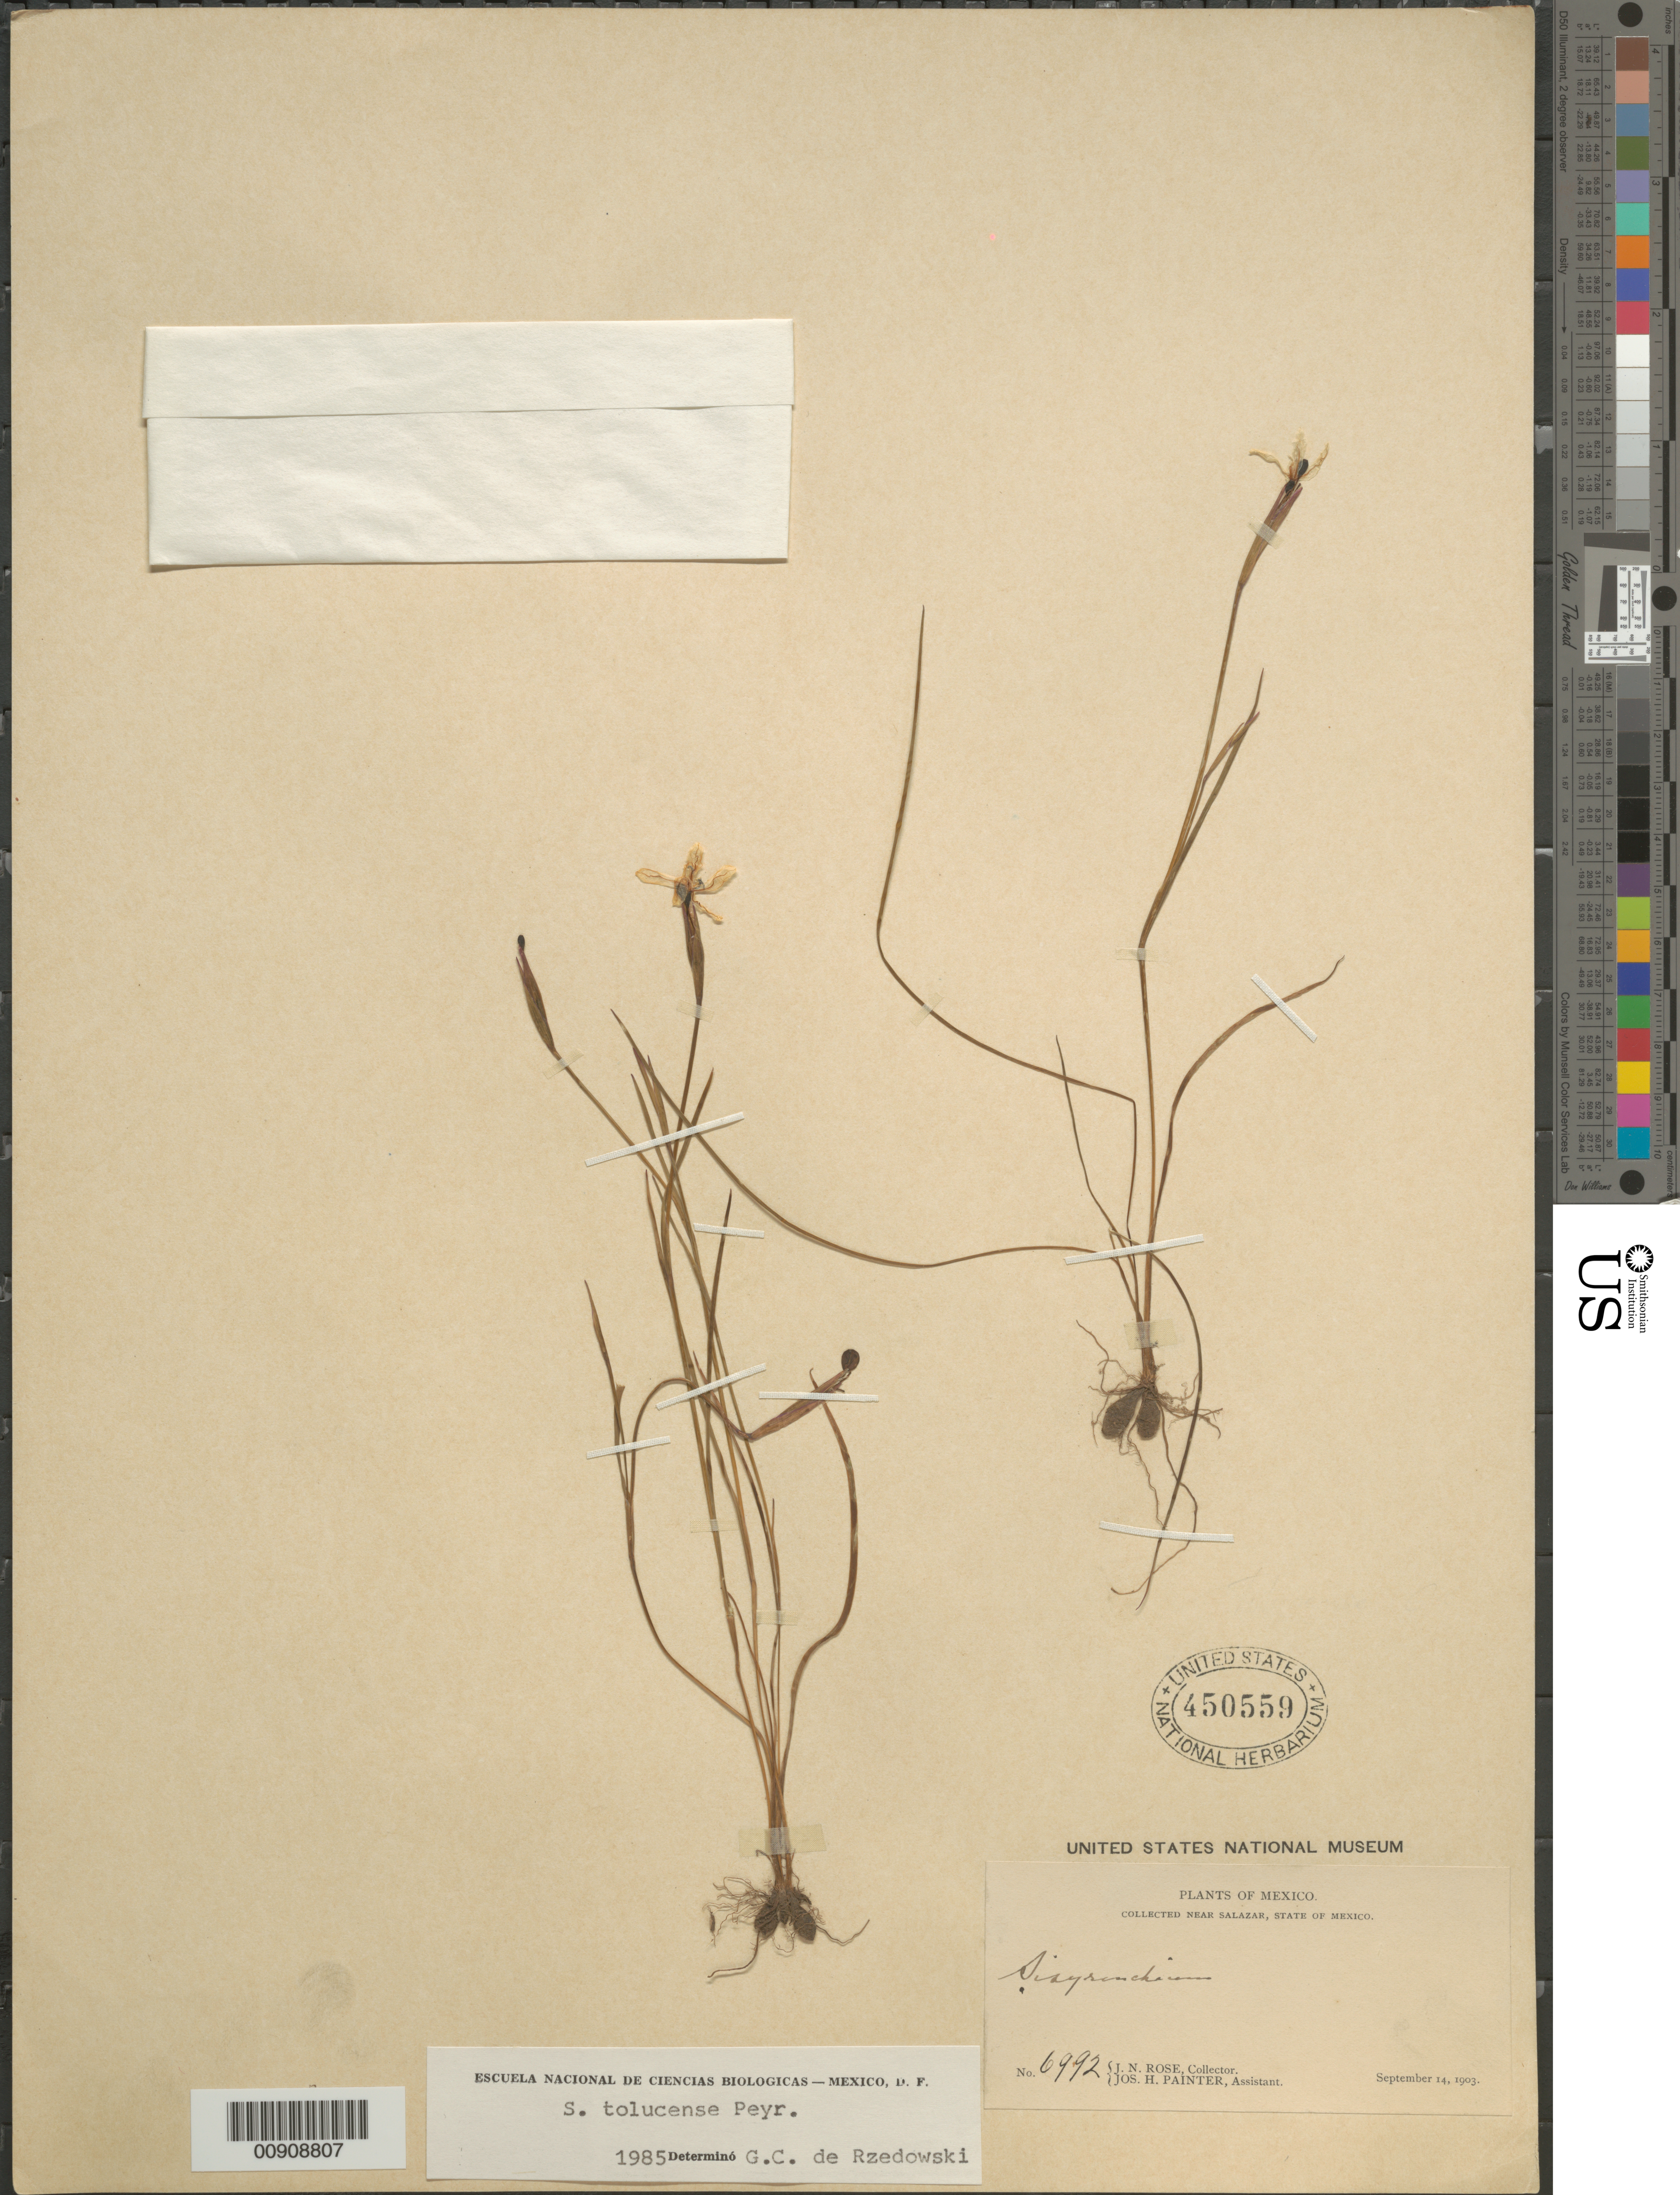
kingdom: Plantae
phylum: Tracheophyta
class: Liliopsida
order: Asparagales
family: Iridaceae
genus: Sisyrinchium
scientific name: Sisyrinchium tolucense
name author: Peyr.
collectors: J. N. Rose & J. H. Painter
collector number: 6992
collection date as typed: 14 Sep 1903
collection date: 1903-09-14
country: Mexico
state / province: México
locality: Near Salazar, State of Mexico.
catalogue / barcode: US 450559